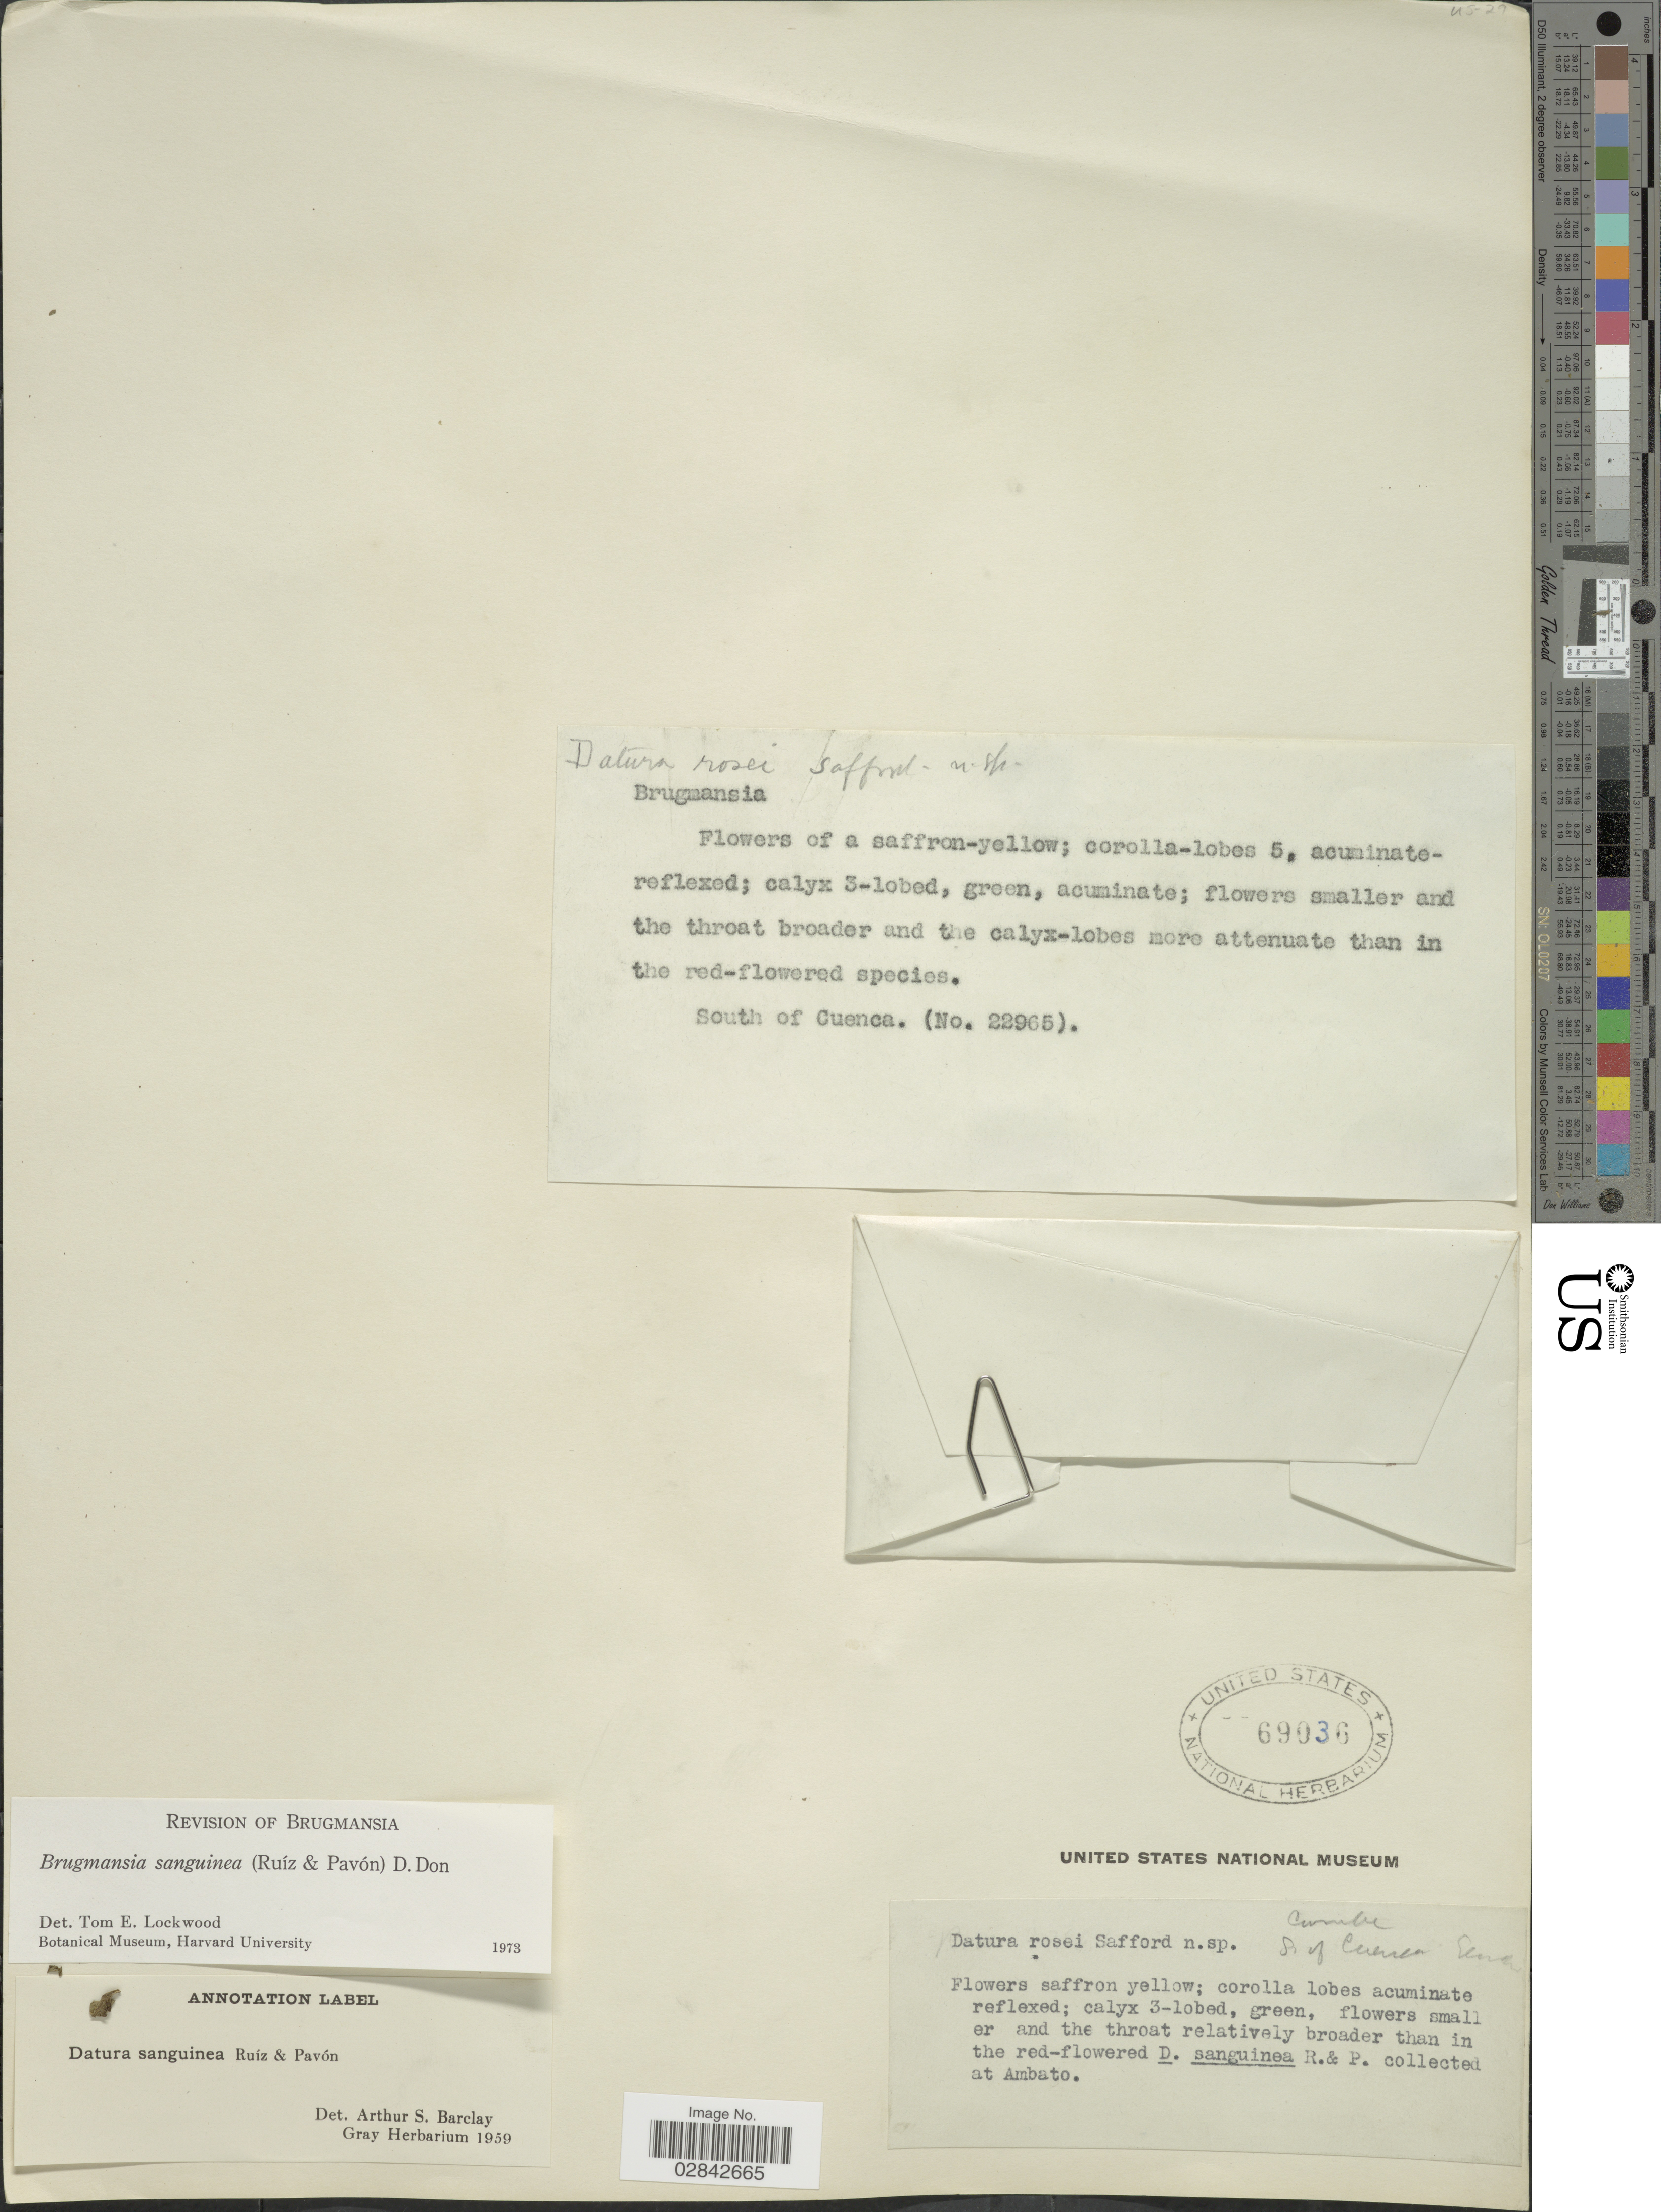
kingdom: Plantae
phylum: Tracheophyta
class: Magnoliopsida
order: Solanales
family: Solanaceae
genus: Brugmansia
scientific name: Brugmansia sanguinea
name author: (Ruiz & Pav.) D. Don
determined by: Lockwood, T. E.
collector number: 22965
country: Peru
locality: Cumbe, South of Cuenca. Ambato.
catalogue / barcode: US 69036